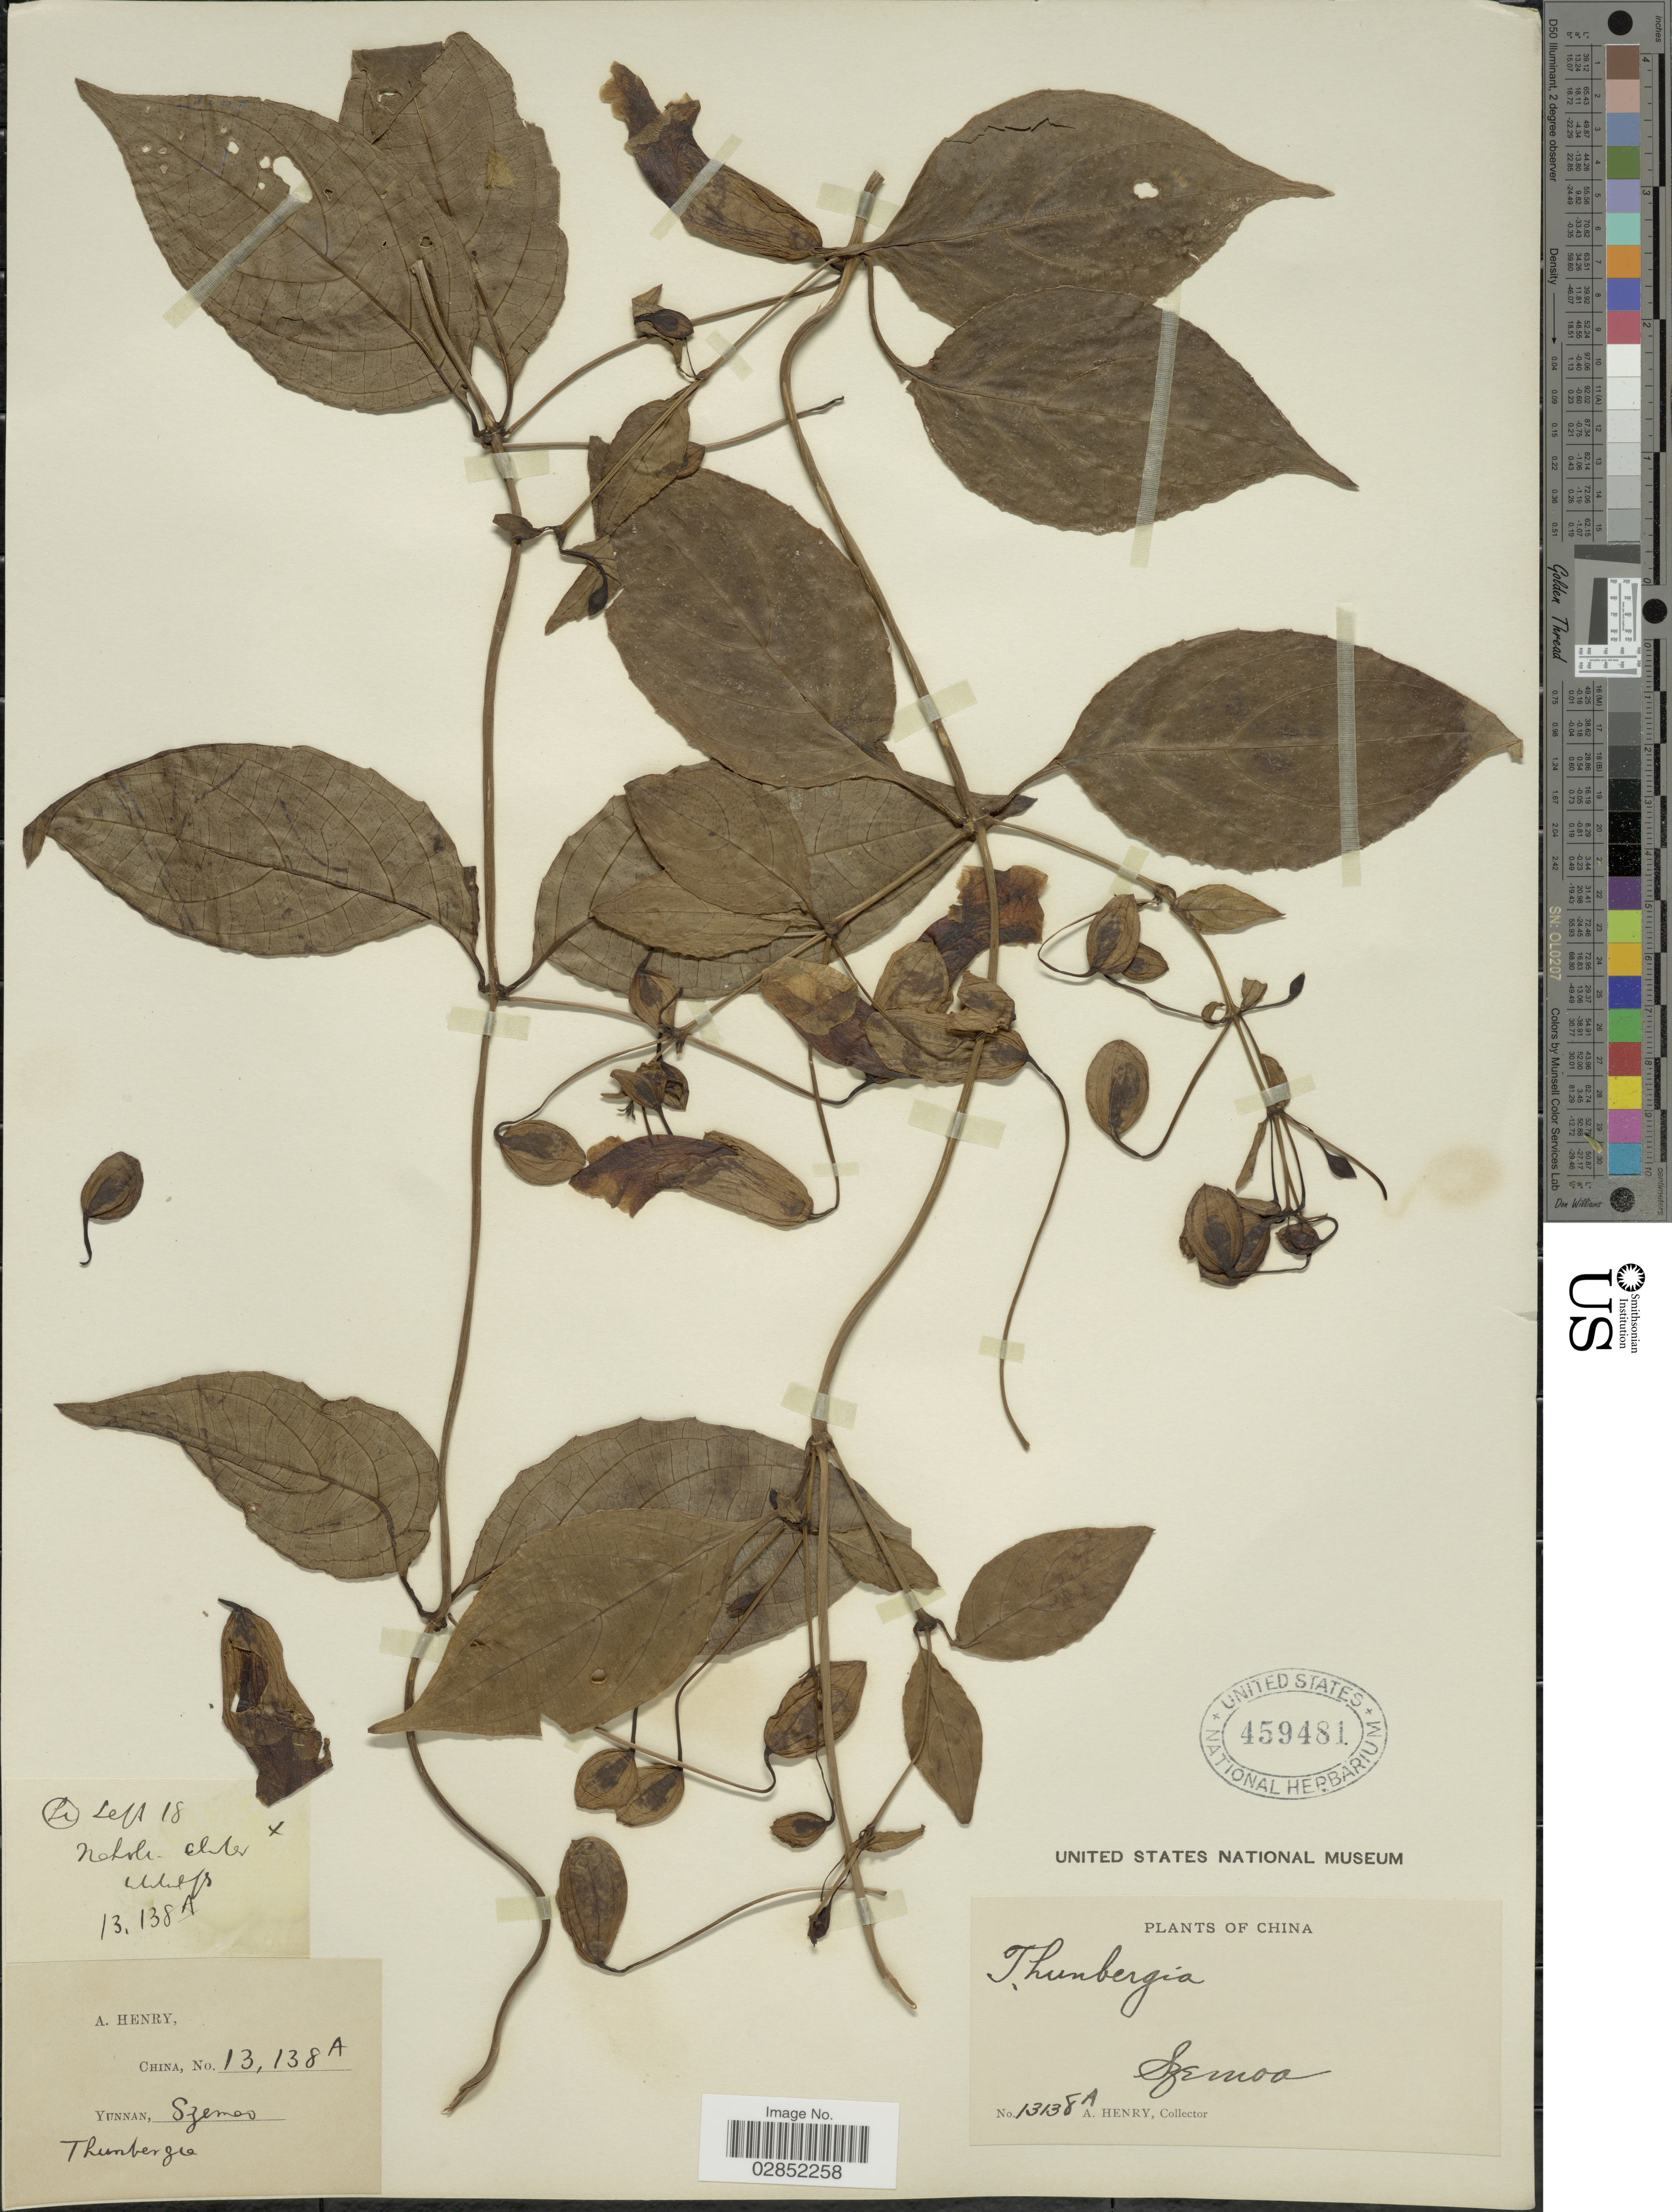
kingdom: Plantae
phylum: Tracheophyta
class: Magnoliopsida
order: Lamiales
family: Acanthaceae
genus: Thunbergia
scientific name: Thunbergia sp.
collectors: A. Henry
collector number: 13138 A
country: China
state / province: Yunnan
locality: Szemoa. Li.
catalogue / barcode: US 459481